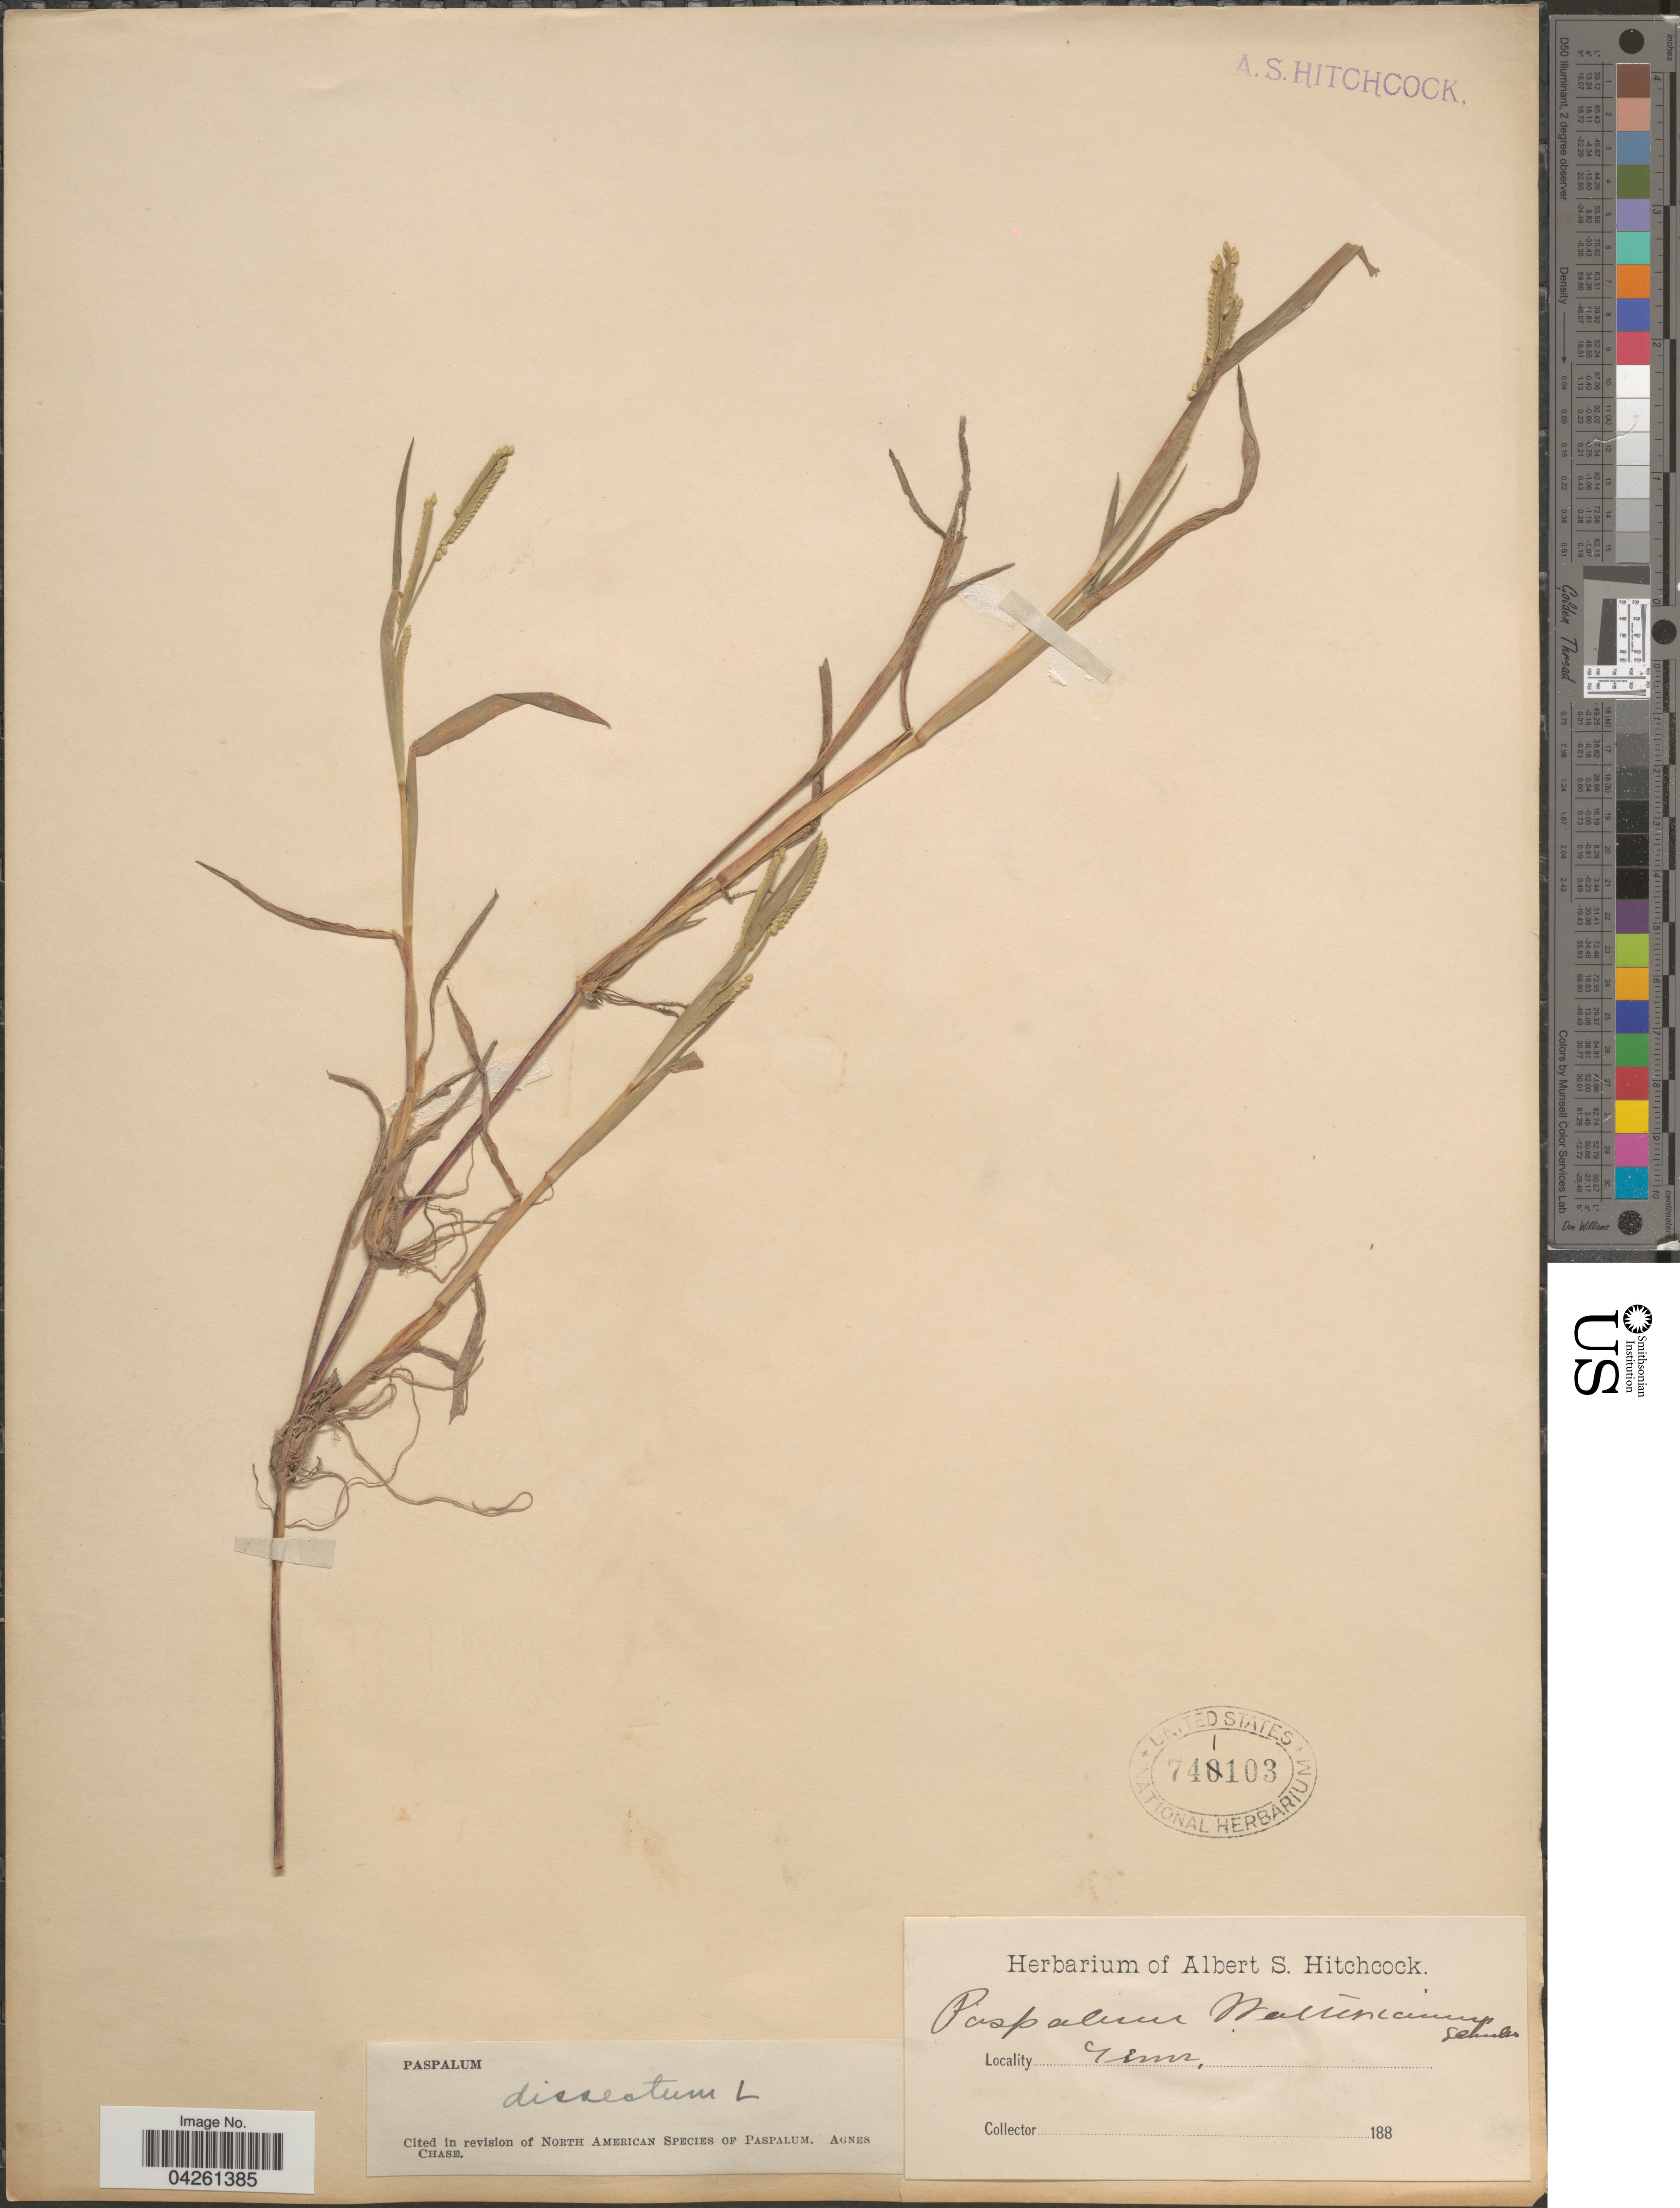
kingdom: Plantae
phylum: Tracheophyta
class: Liliopsida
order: Poales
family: Poaceae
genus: Paspalum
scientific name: Paspalum dissectum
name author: (L.) L.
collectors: Ex herb. A. S. Hitchcock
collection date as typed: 188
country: United States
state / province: Tennessee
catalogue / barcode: US 741103